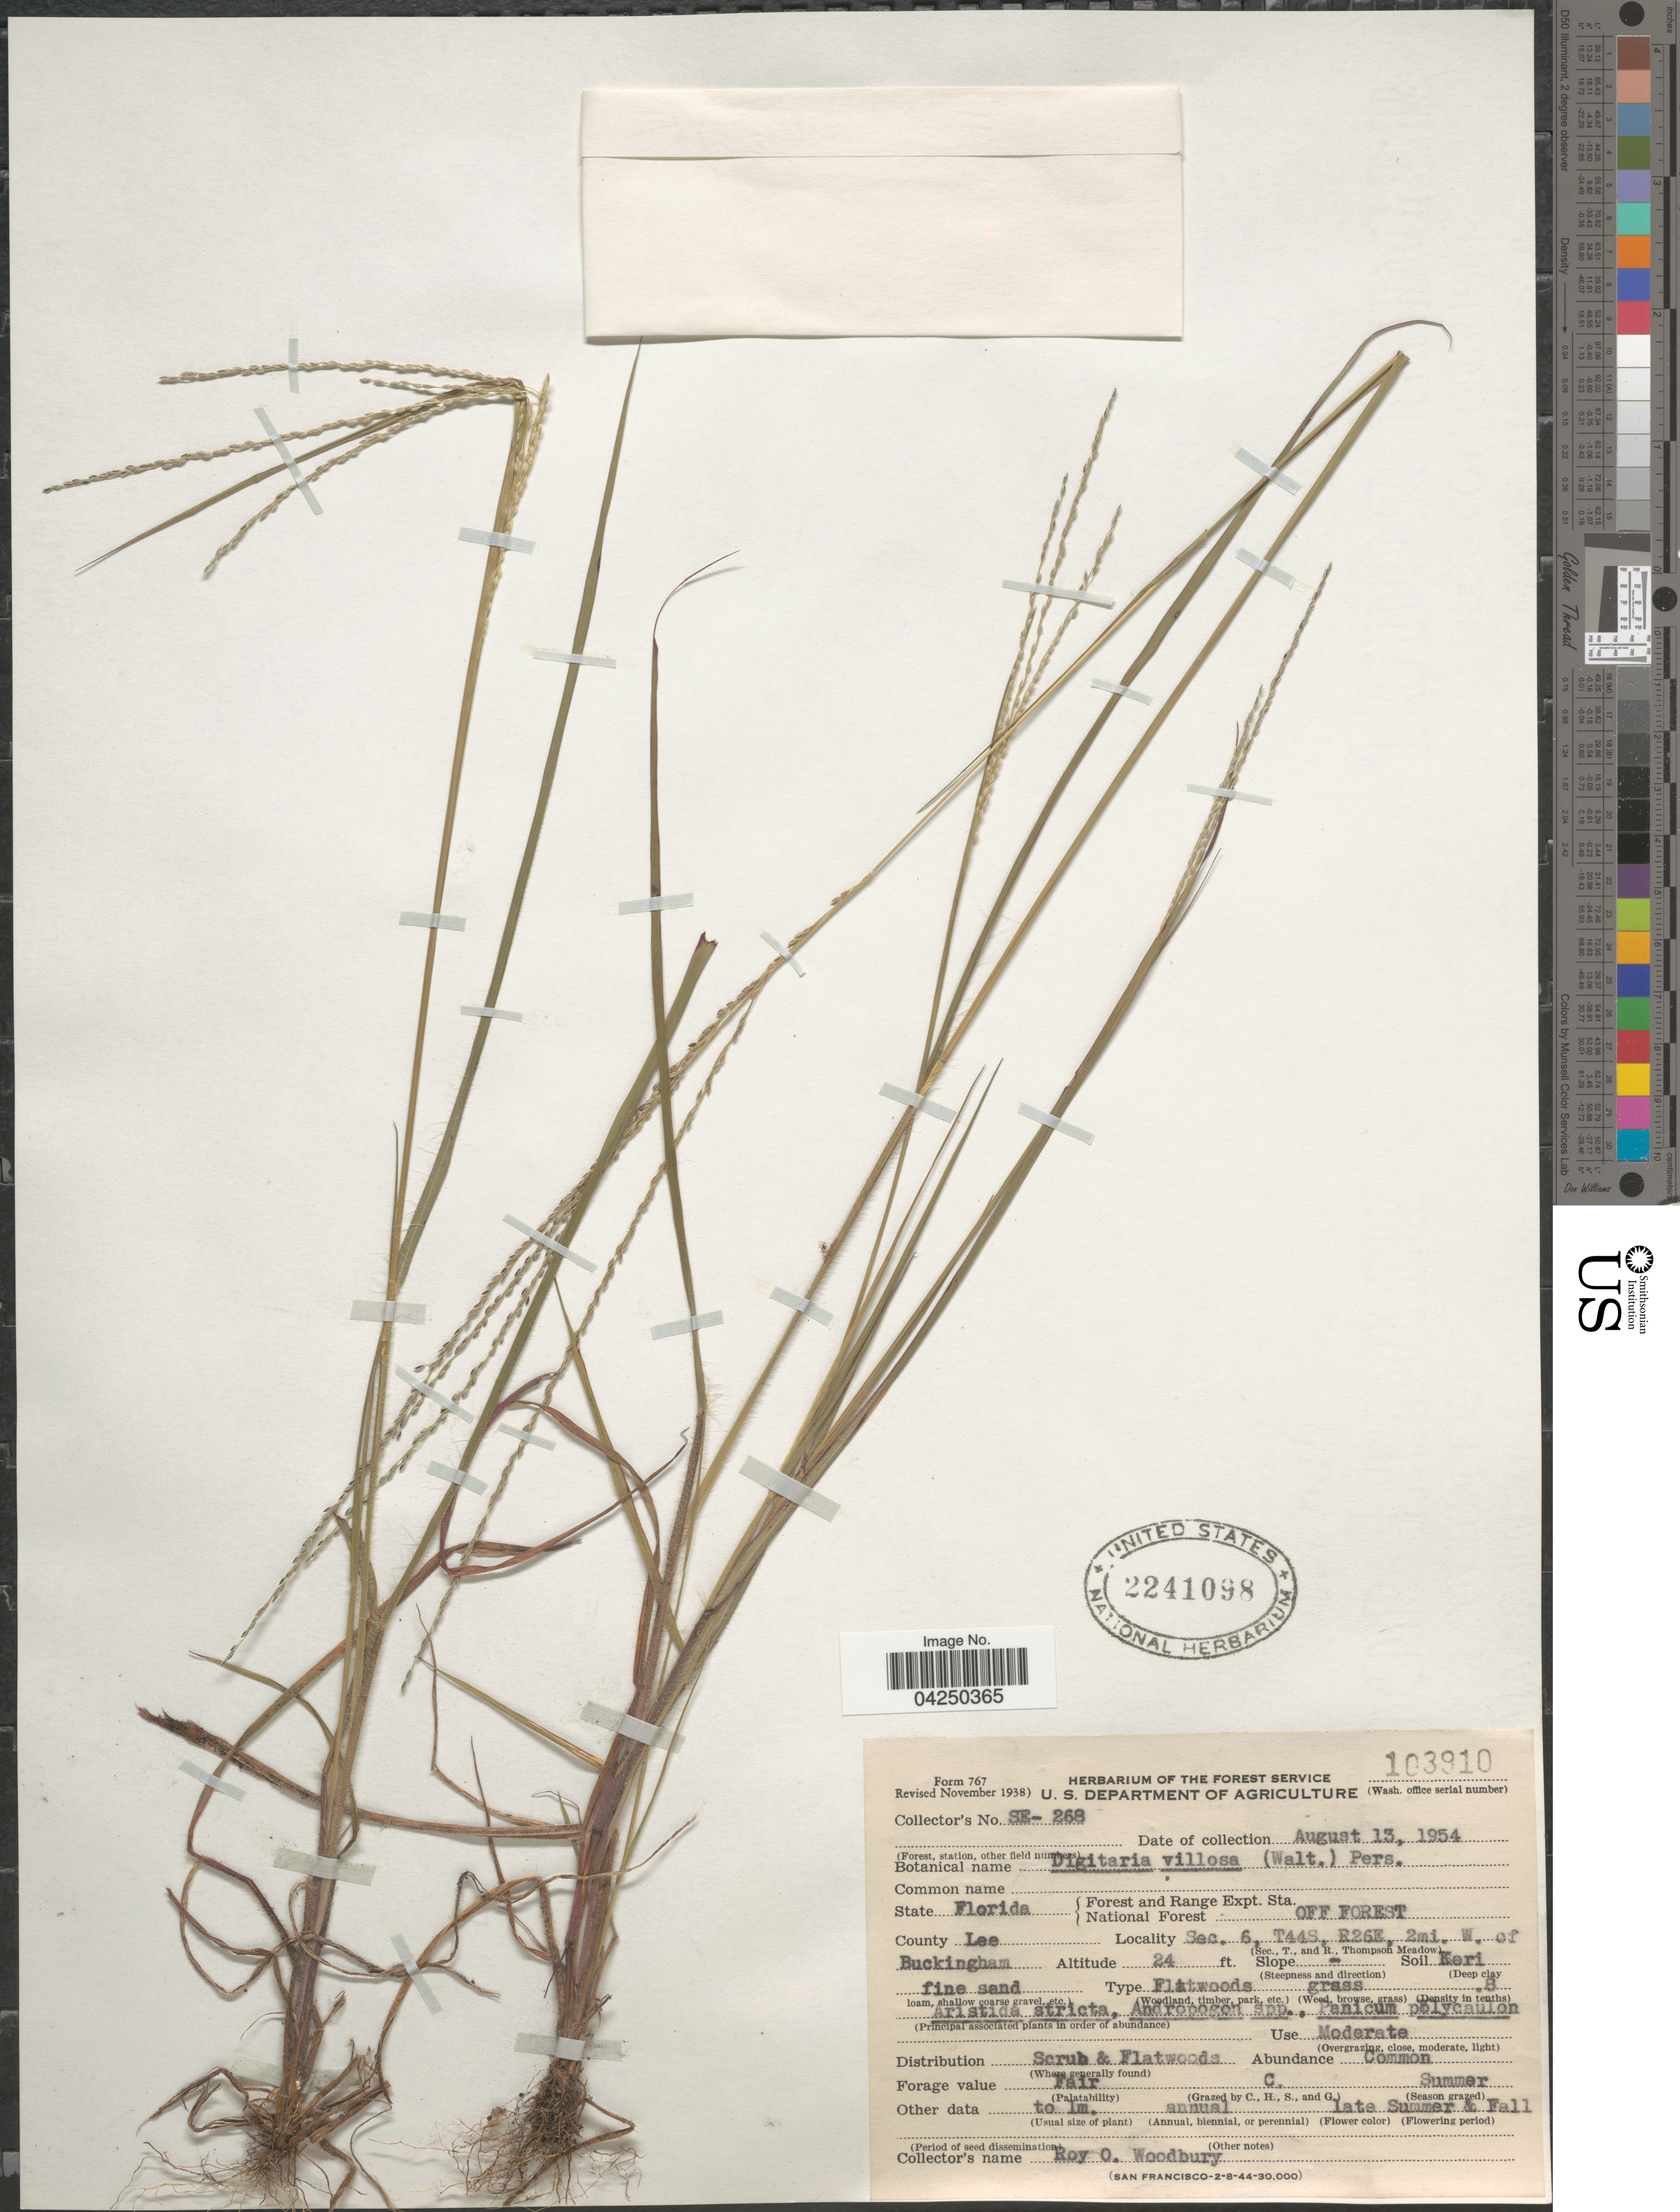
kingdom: Plantae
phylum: Tracheophyta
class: Liliopsida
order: Poales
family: Poaceae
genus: Digitaria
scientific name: Digitaria villosa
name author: (Walter) Pers.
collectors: R. Woodbury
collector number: SE-268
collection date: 1954-08-13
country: United States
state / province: Florida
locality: Forest and Range Expt. Sta. National Forest Off Forest. County Lee. Sec. 6, T44S, R26E, 2mi. W. of Buckingham.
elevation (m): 7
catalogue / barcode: US 2241098